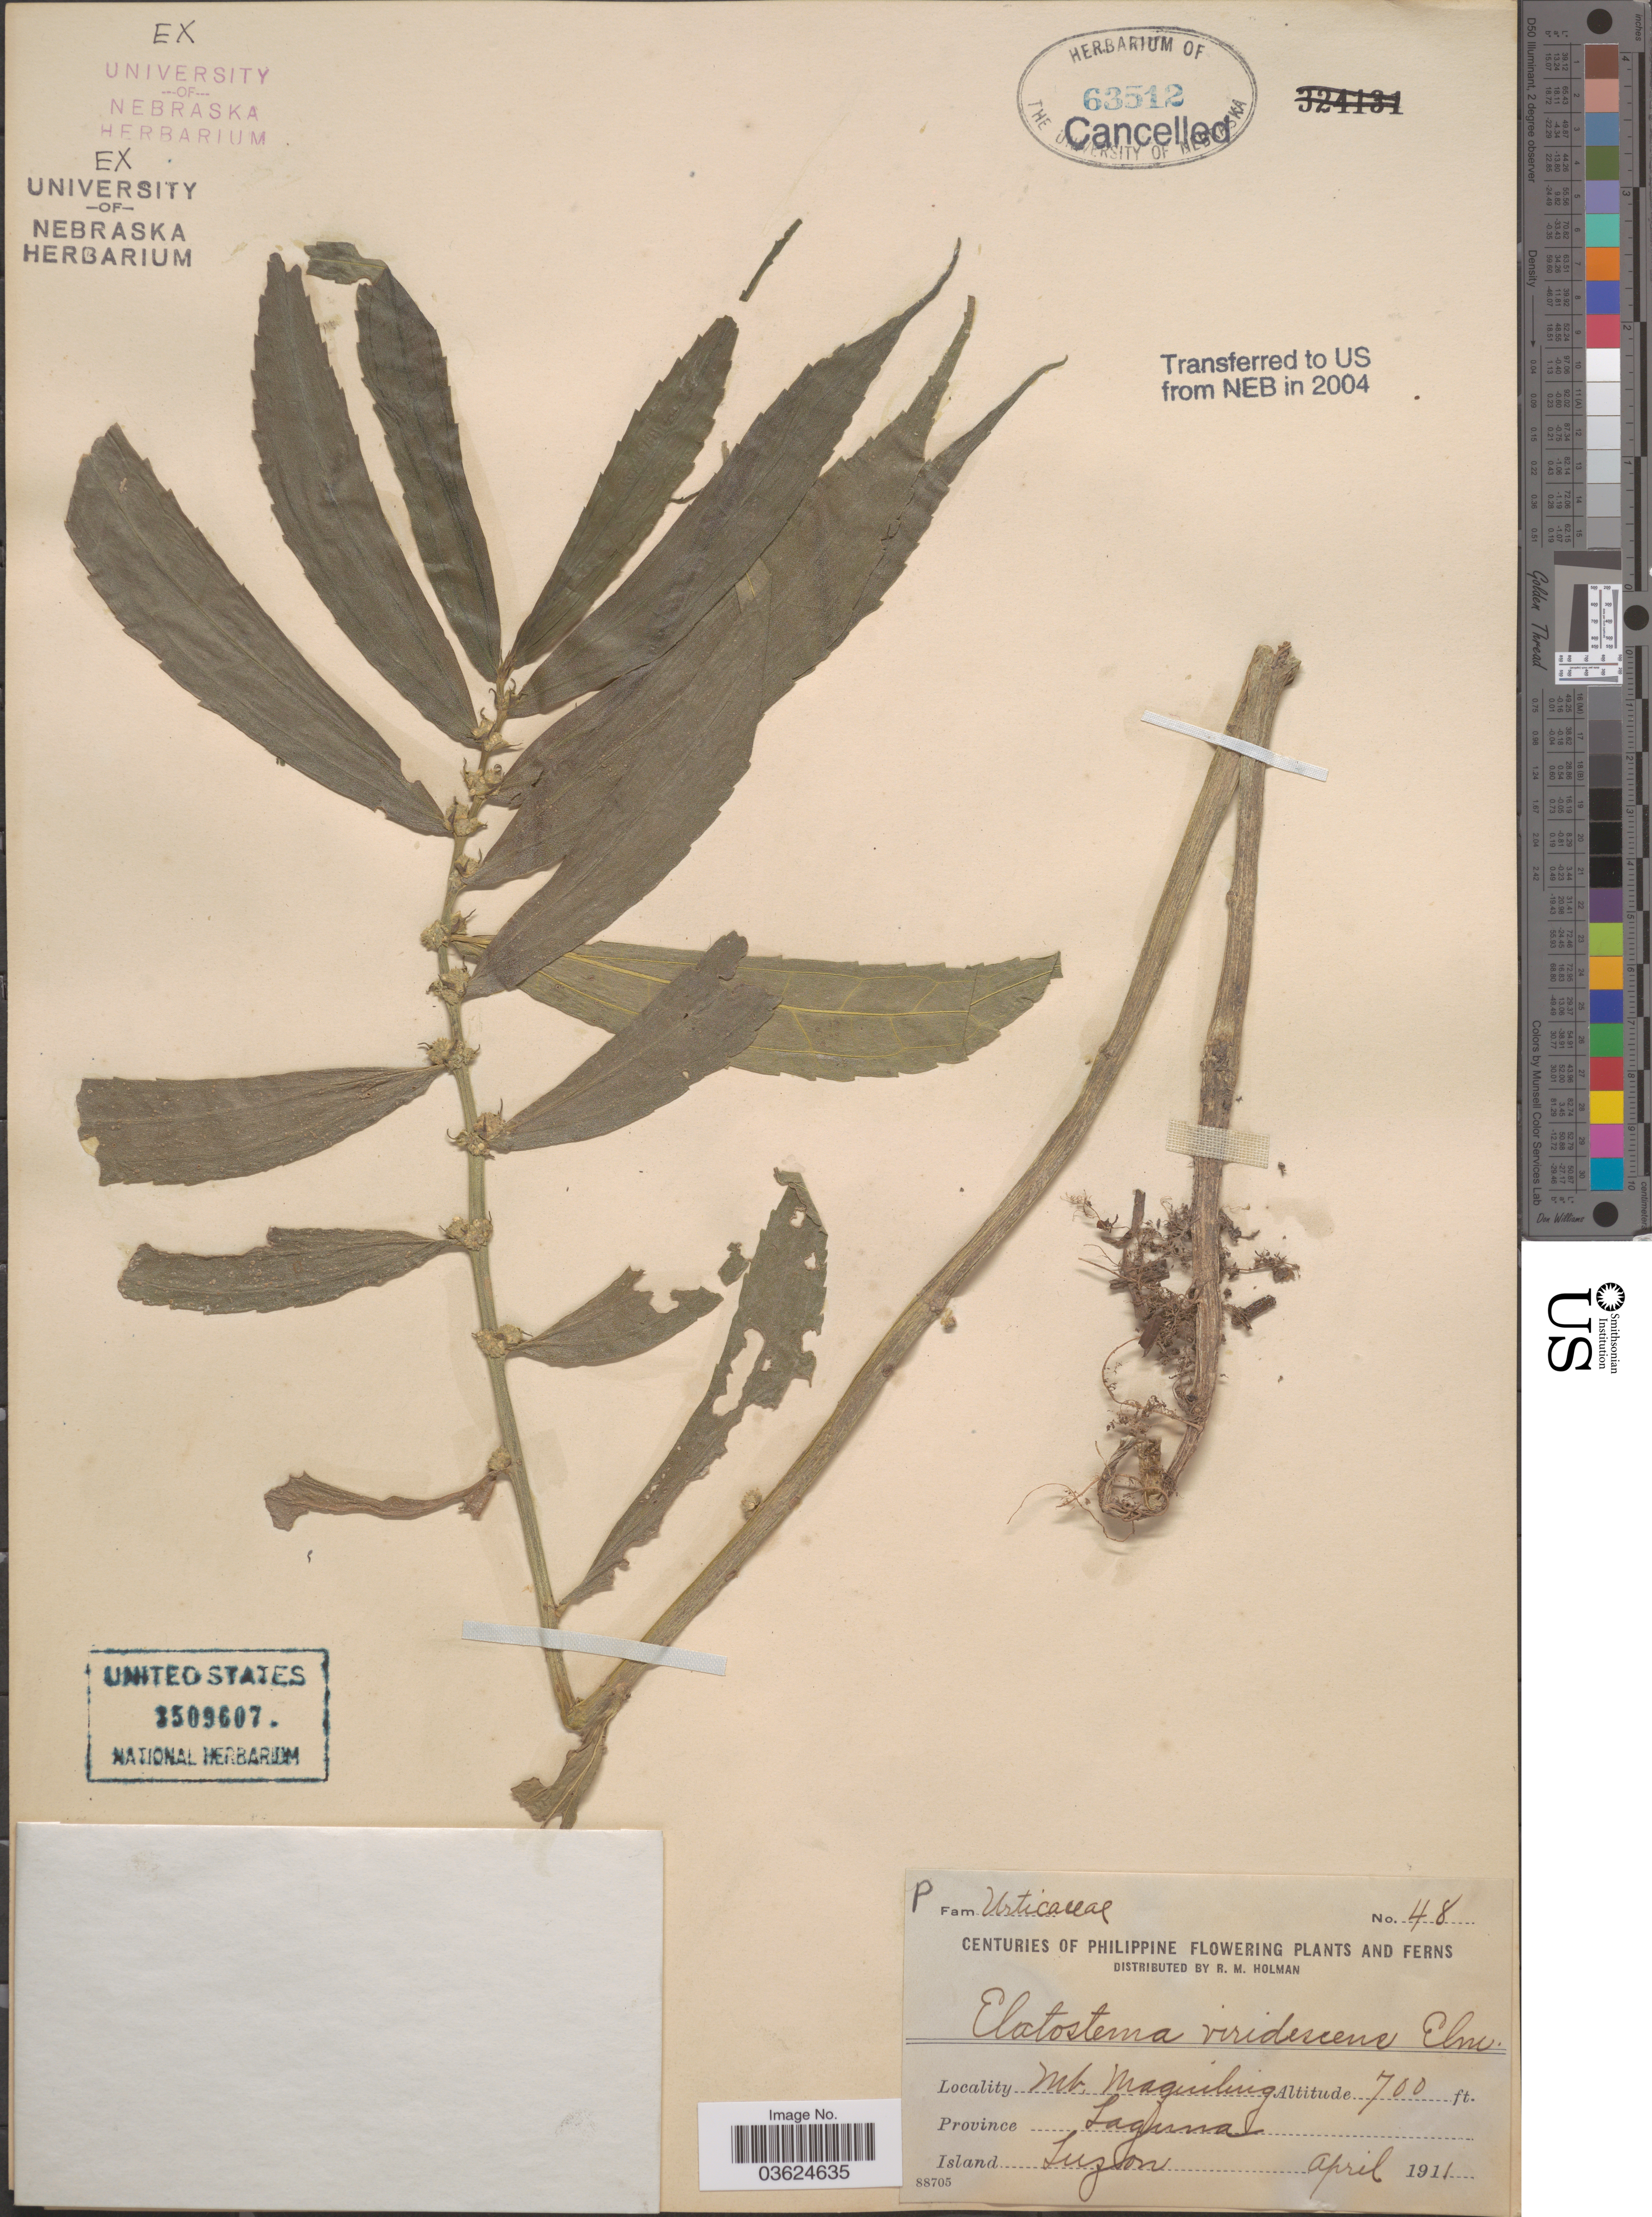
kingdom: Plantae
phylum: Tracheophyta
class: Magnoliopsida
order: Rosales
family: Urticaceae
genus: Elatostema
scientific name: Elatostema viridescens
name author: Elmer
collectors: R. Holman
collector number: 48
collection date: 1911-04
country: Philippines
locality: Mt. Maquiling. Province Laguna. Island Luzon.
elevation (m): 213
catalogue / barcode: US 3509607